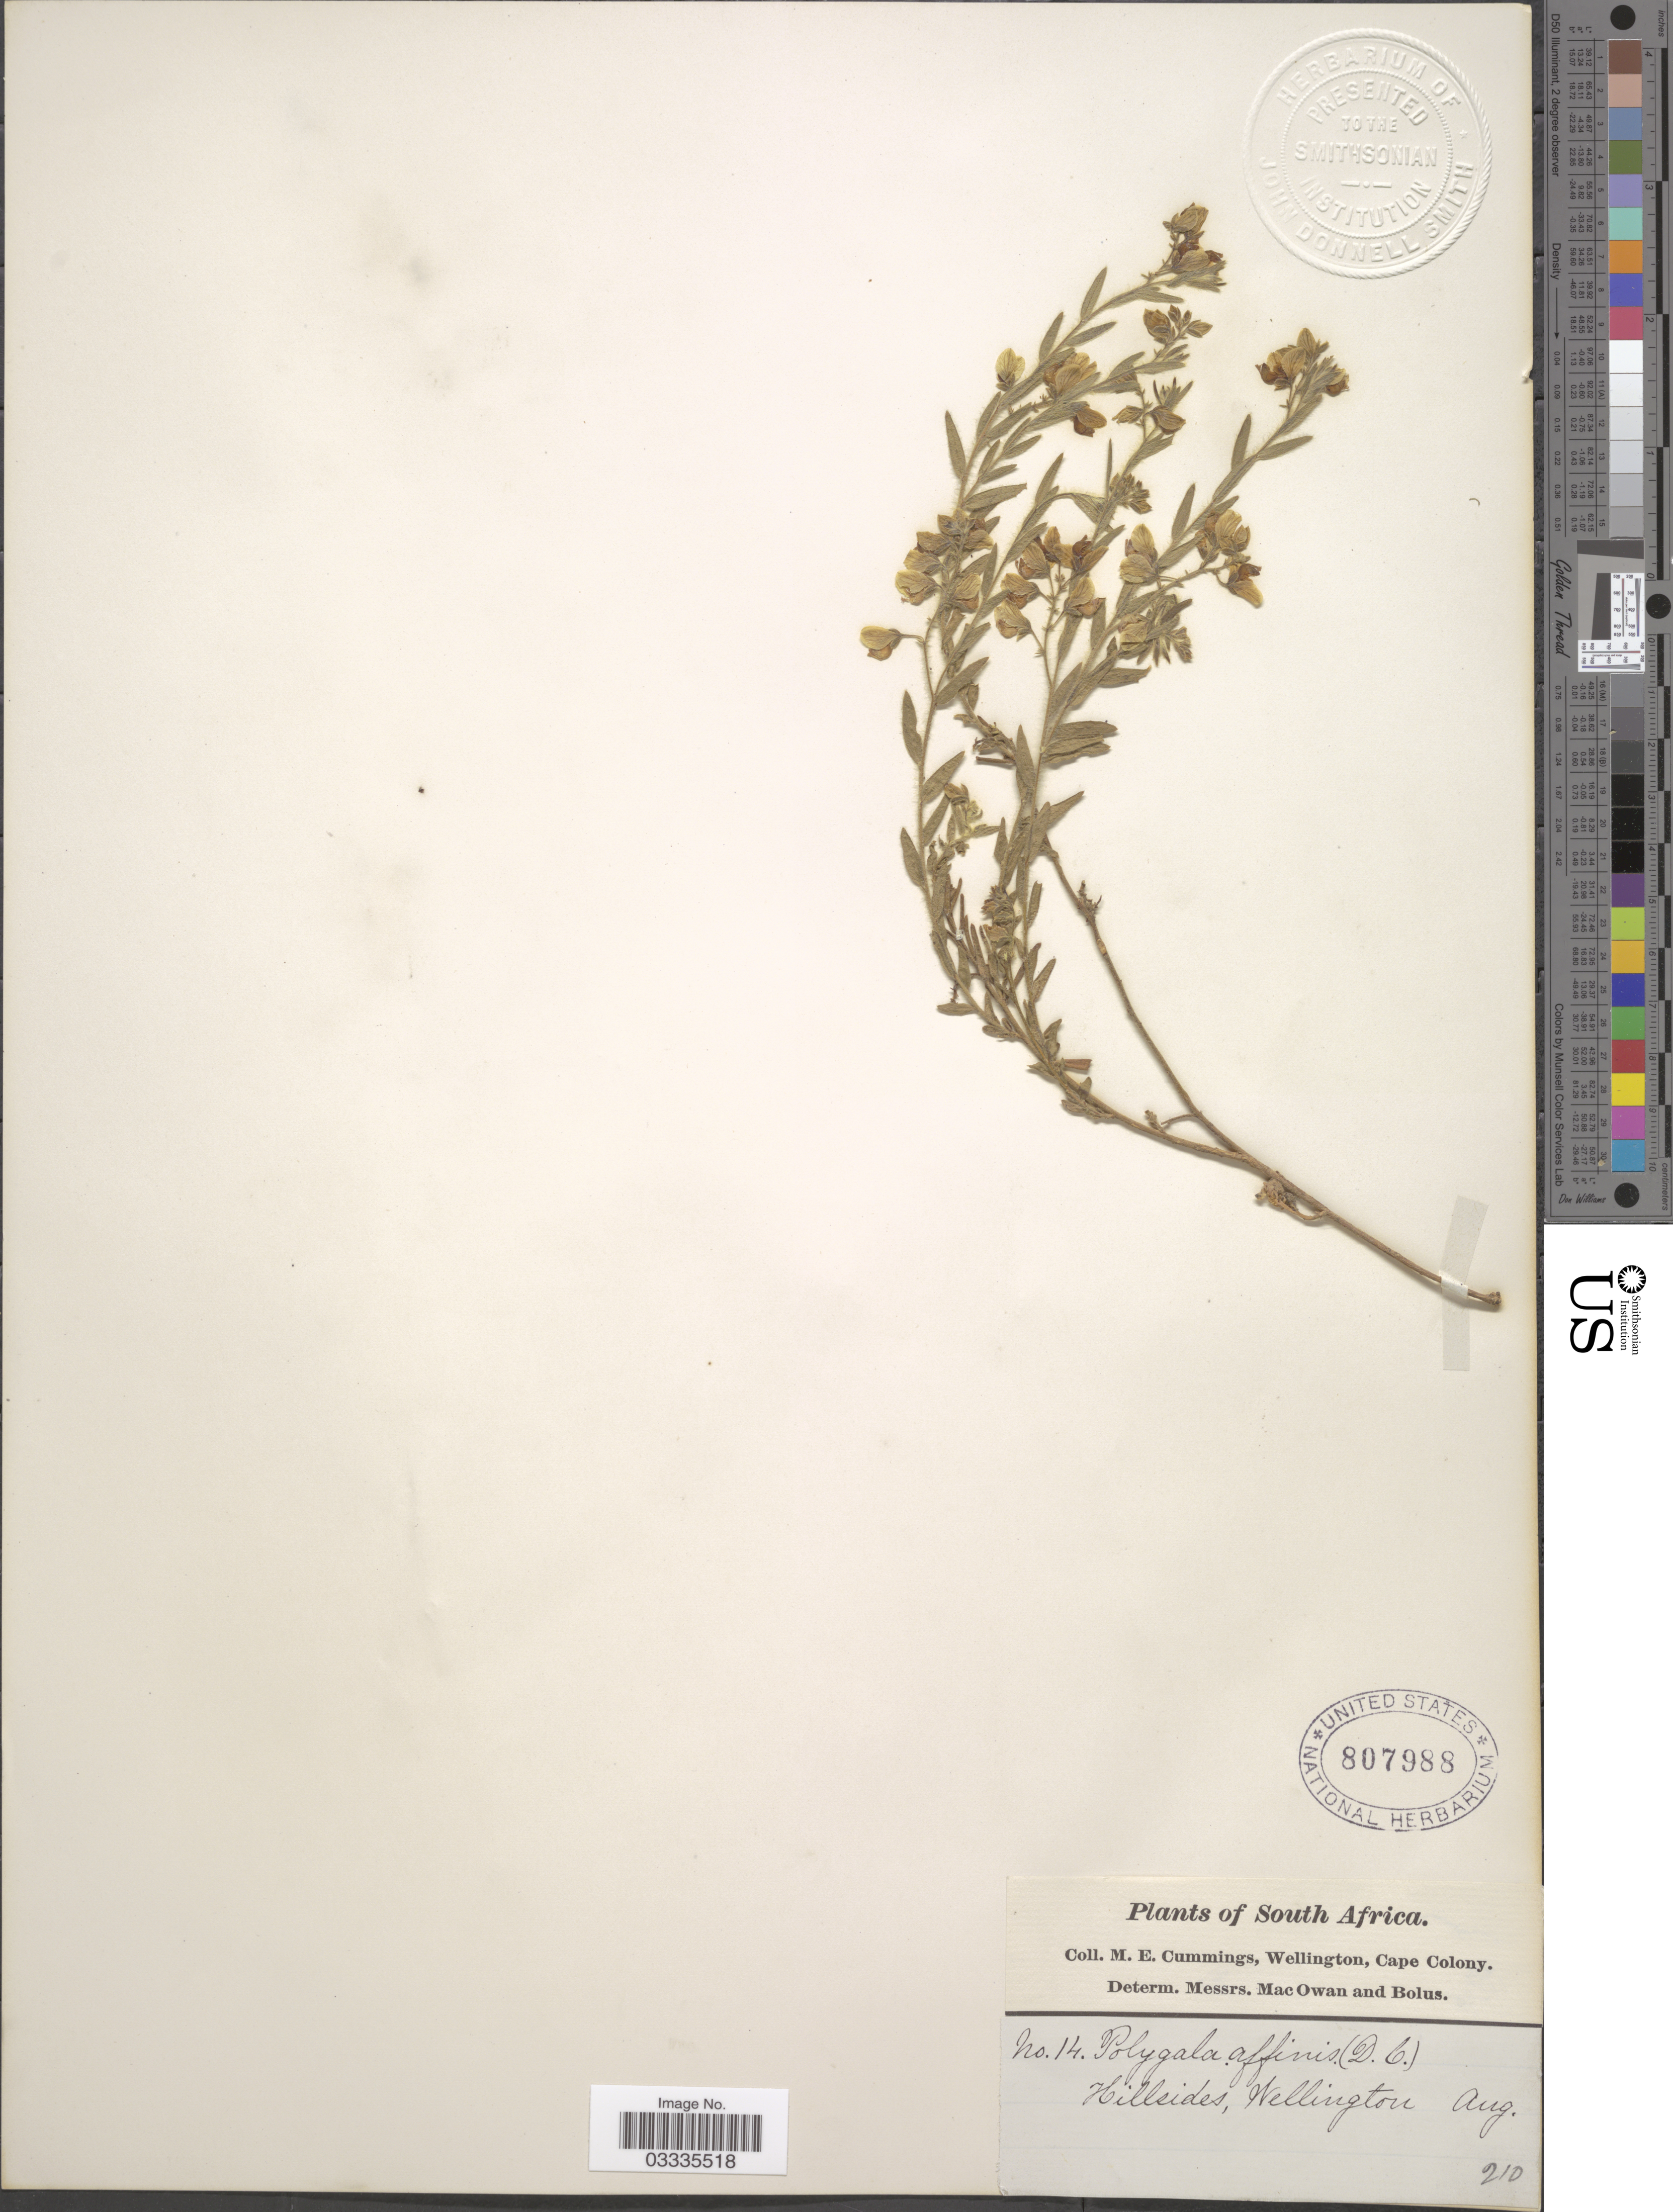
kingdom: Plantae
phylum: Tracheophyta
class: Magnoliopsida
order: Fabales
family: Polygalaceae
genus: Polygala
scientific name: Polygala affinis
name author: DC.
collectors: M. E. Cummings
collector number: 14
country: South Africa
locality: Wellington.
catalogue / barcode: US 807988